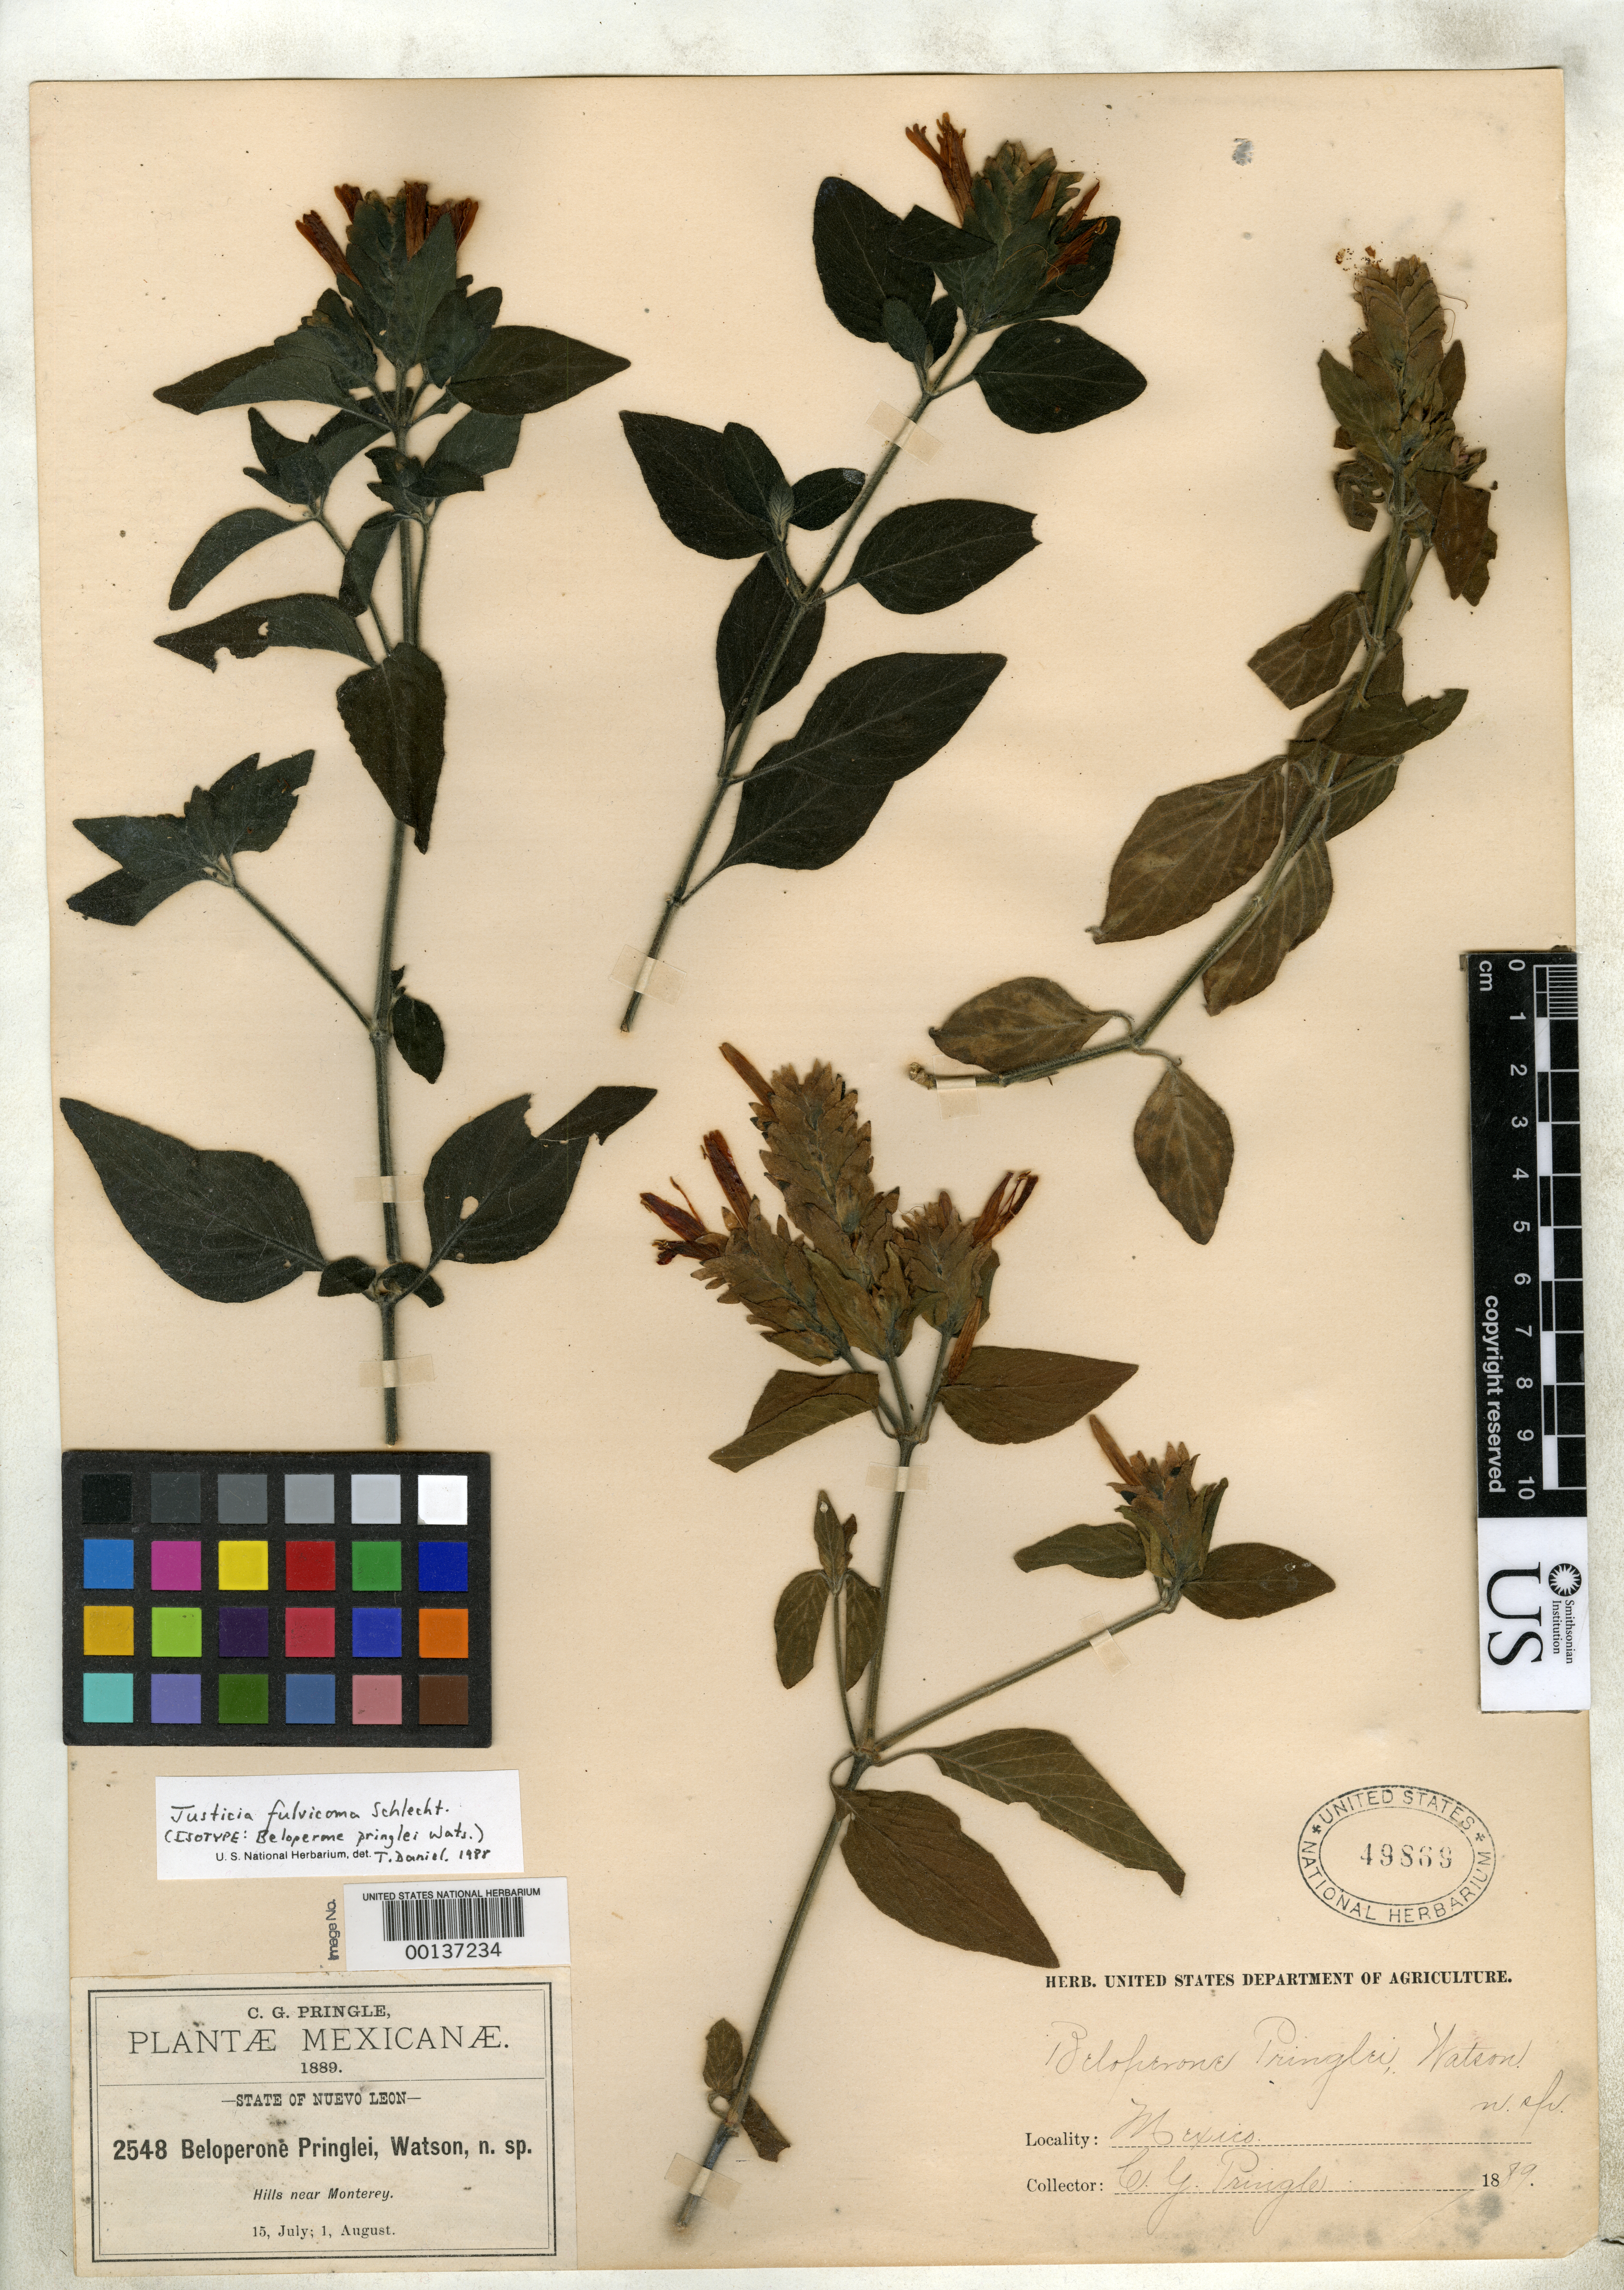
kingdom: Plantae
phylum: Tracheophyta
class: Magnoliopsida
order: Lamiales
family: Acanthaceae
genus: Beloperone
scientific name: Beloperone pringlei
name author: S. Watson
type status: Isotype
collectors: C. G. Pringle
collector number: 2548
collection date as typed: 15 Jul 1889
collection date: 1889-07-15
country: Mexico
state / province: Nuevo León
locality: Hills near Monterrey.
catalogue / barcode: US 49869